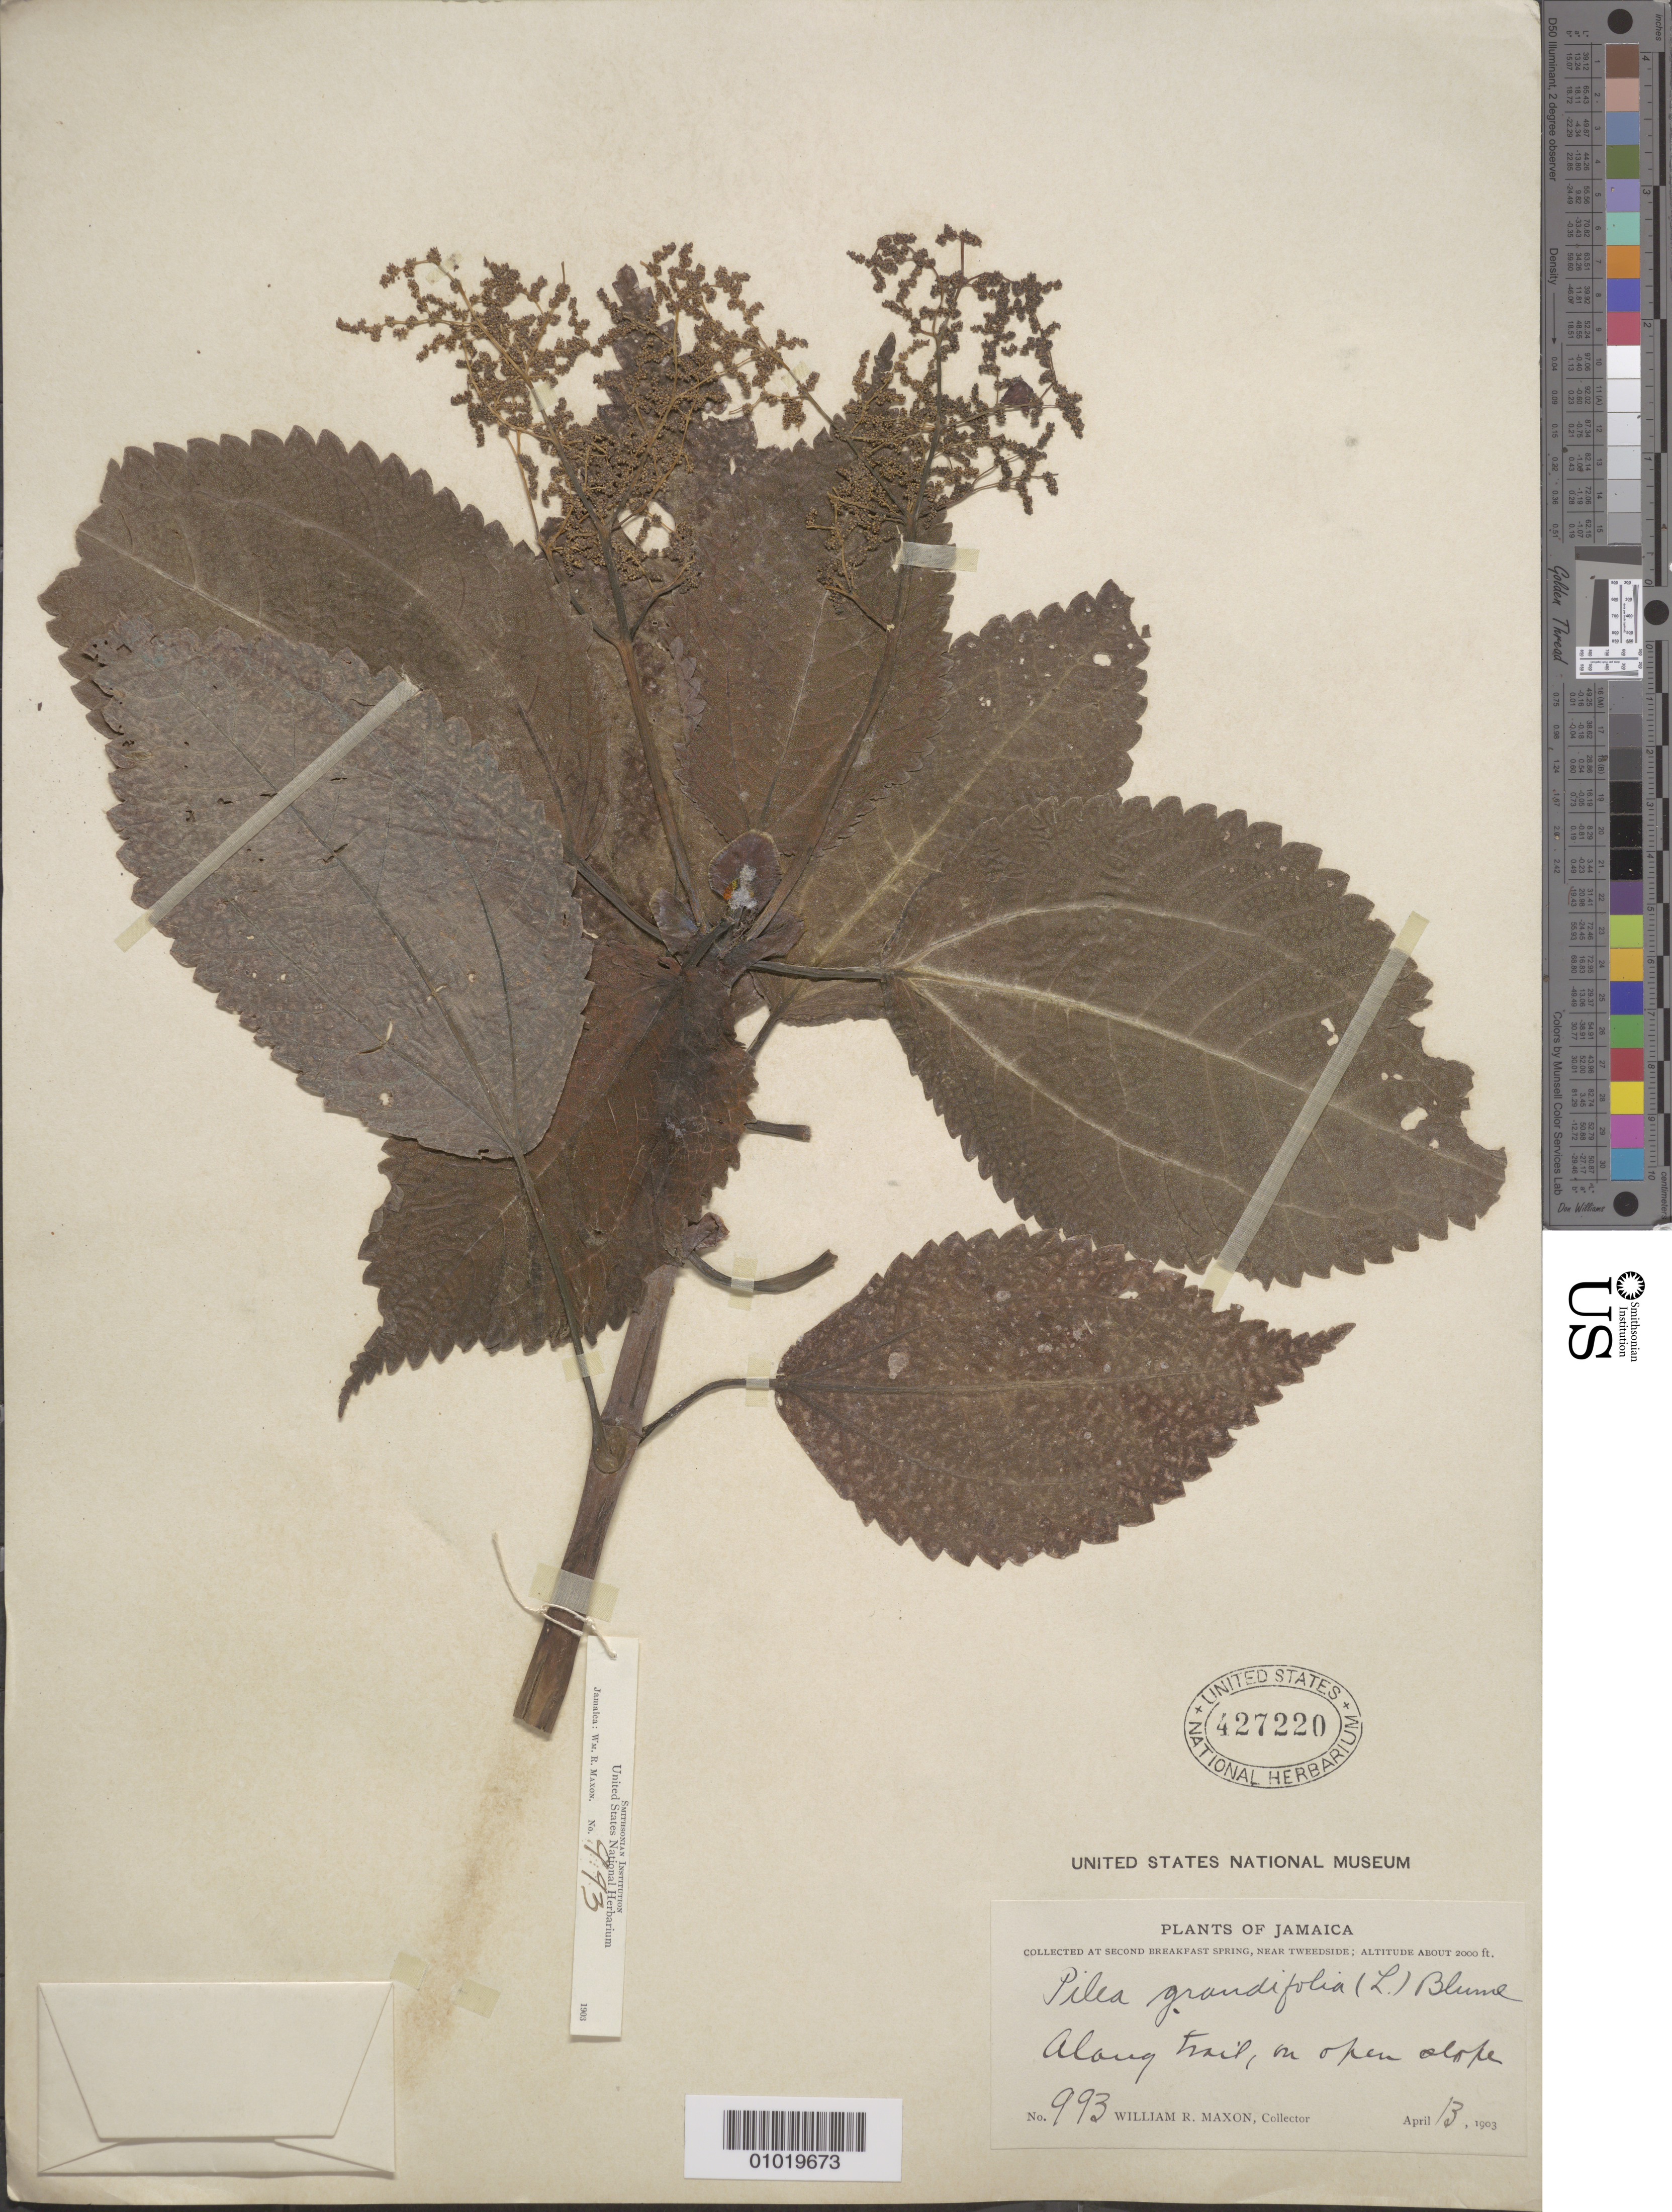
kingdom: Plantae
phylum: Tracheophyta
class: Magnoliopsida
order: Rosales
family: Urticaceae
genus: Pilea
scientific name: Pilea grandifolia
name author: (L.) Blume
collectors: W. R. Maxon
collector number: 993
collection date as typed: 13 Apr 1903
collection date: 1903-04-13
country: Jamaica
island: Jamaica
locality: along trail, on open slope. Collected at Second Breakfast Spring, near Tweedside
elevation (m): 610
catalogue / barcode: US 427220